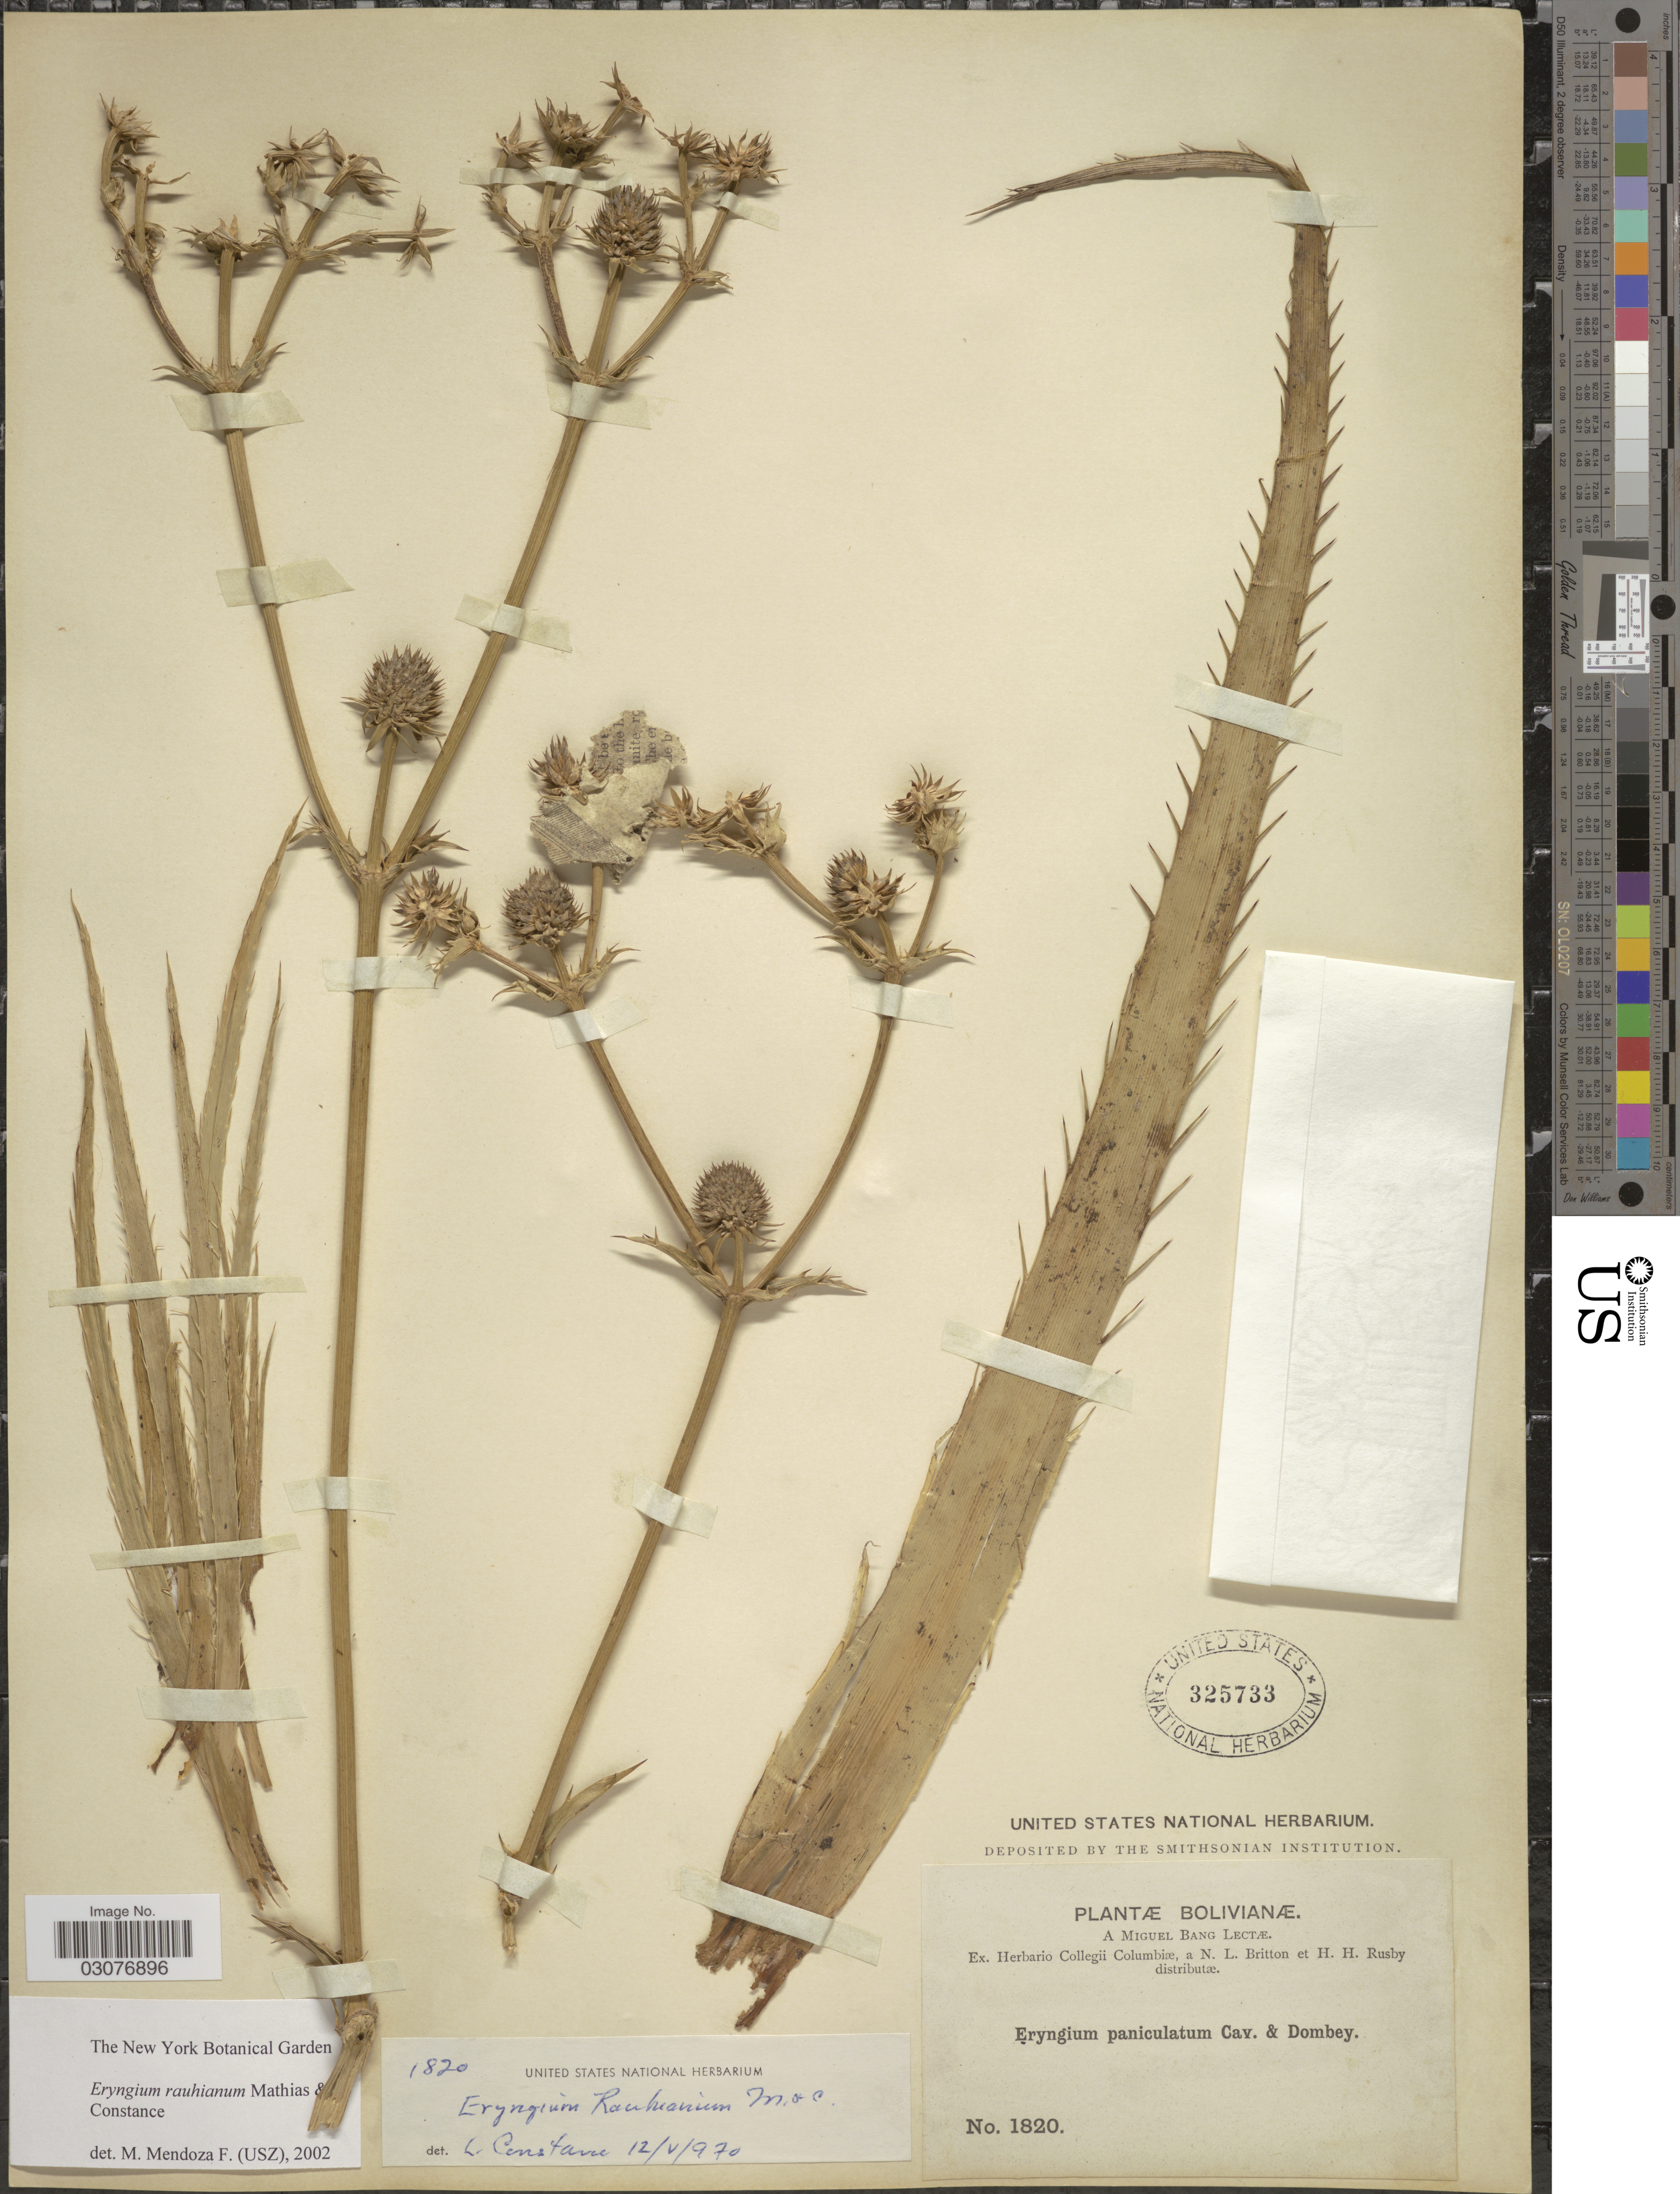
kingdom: Plantae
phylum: Tracheophyta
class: Magnoliopsida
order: Apiales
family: Apiaceae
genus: Eryngium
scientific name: Eryngium rauhianum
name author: Mathias & Constance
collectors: M. Bang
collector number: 1820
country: Bolivia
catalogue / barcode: US 325733